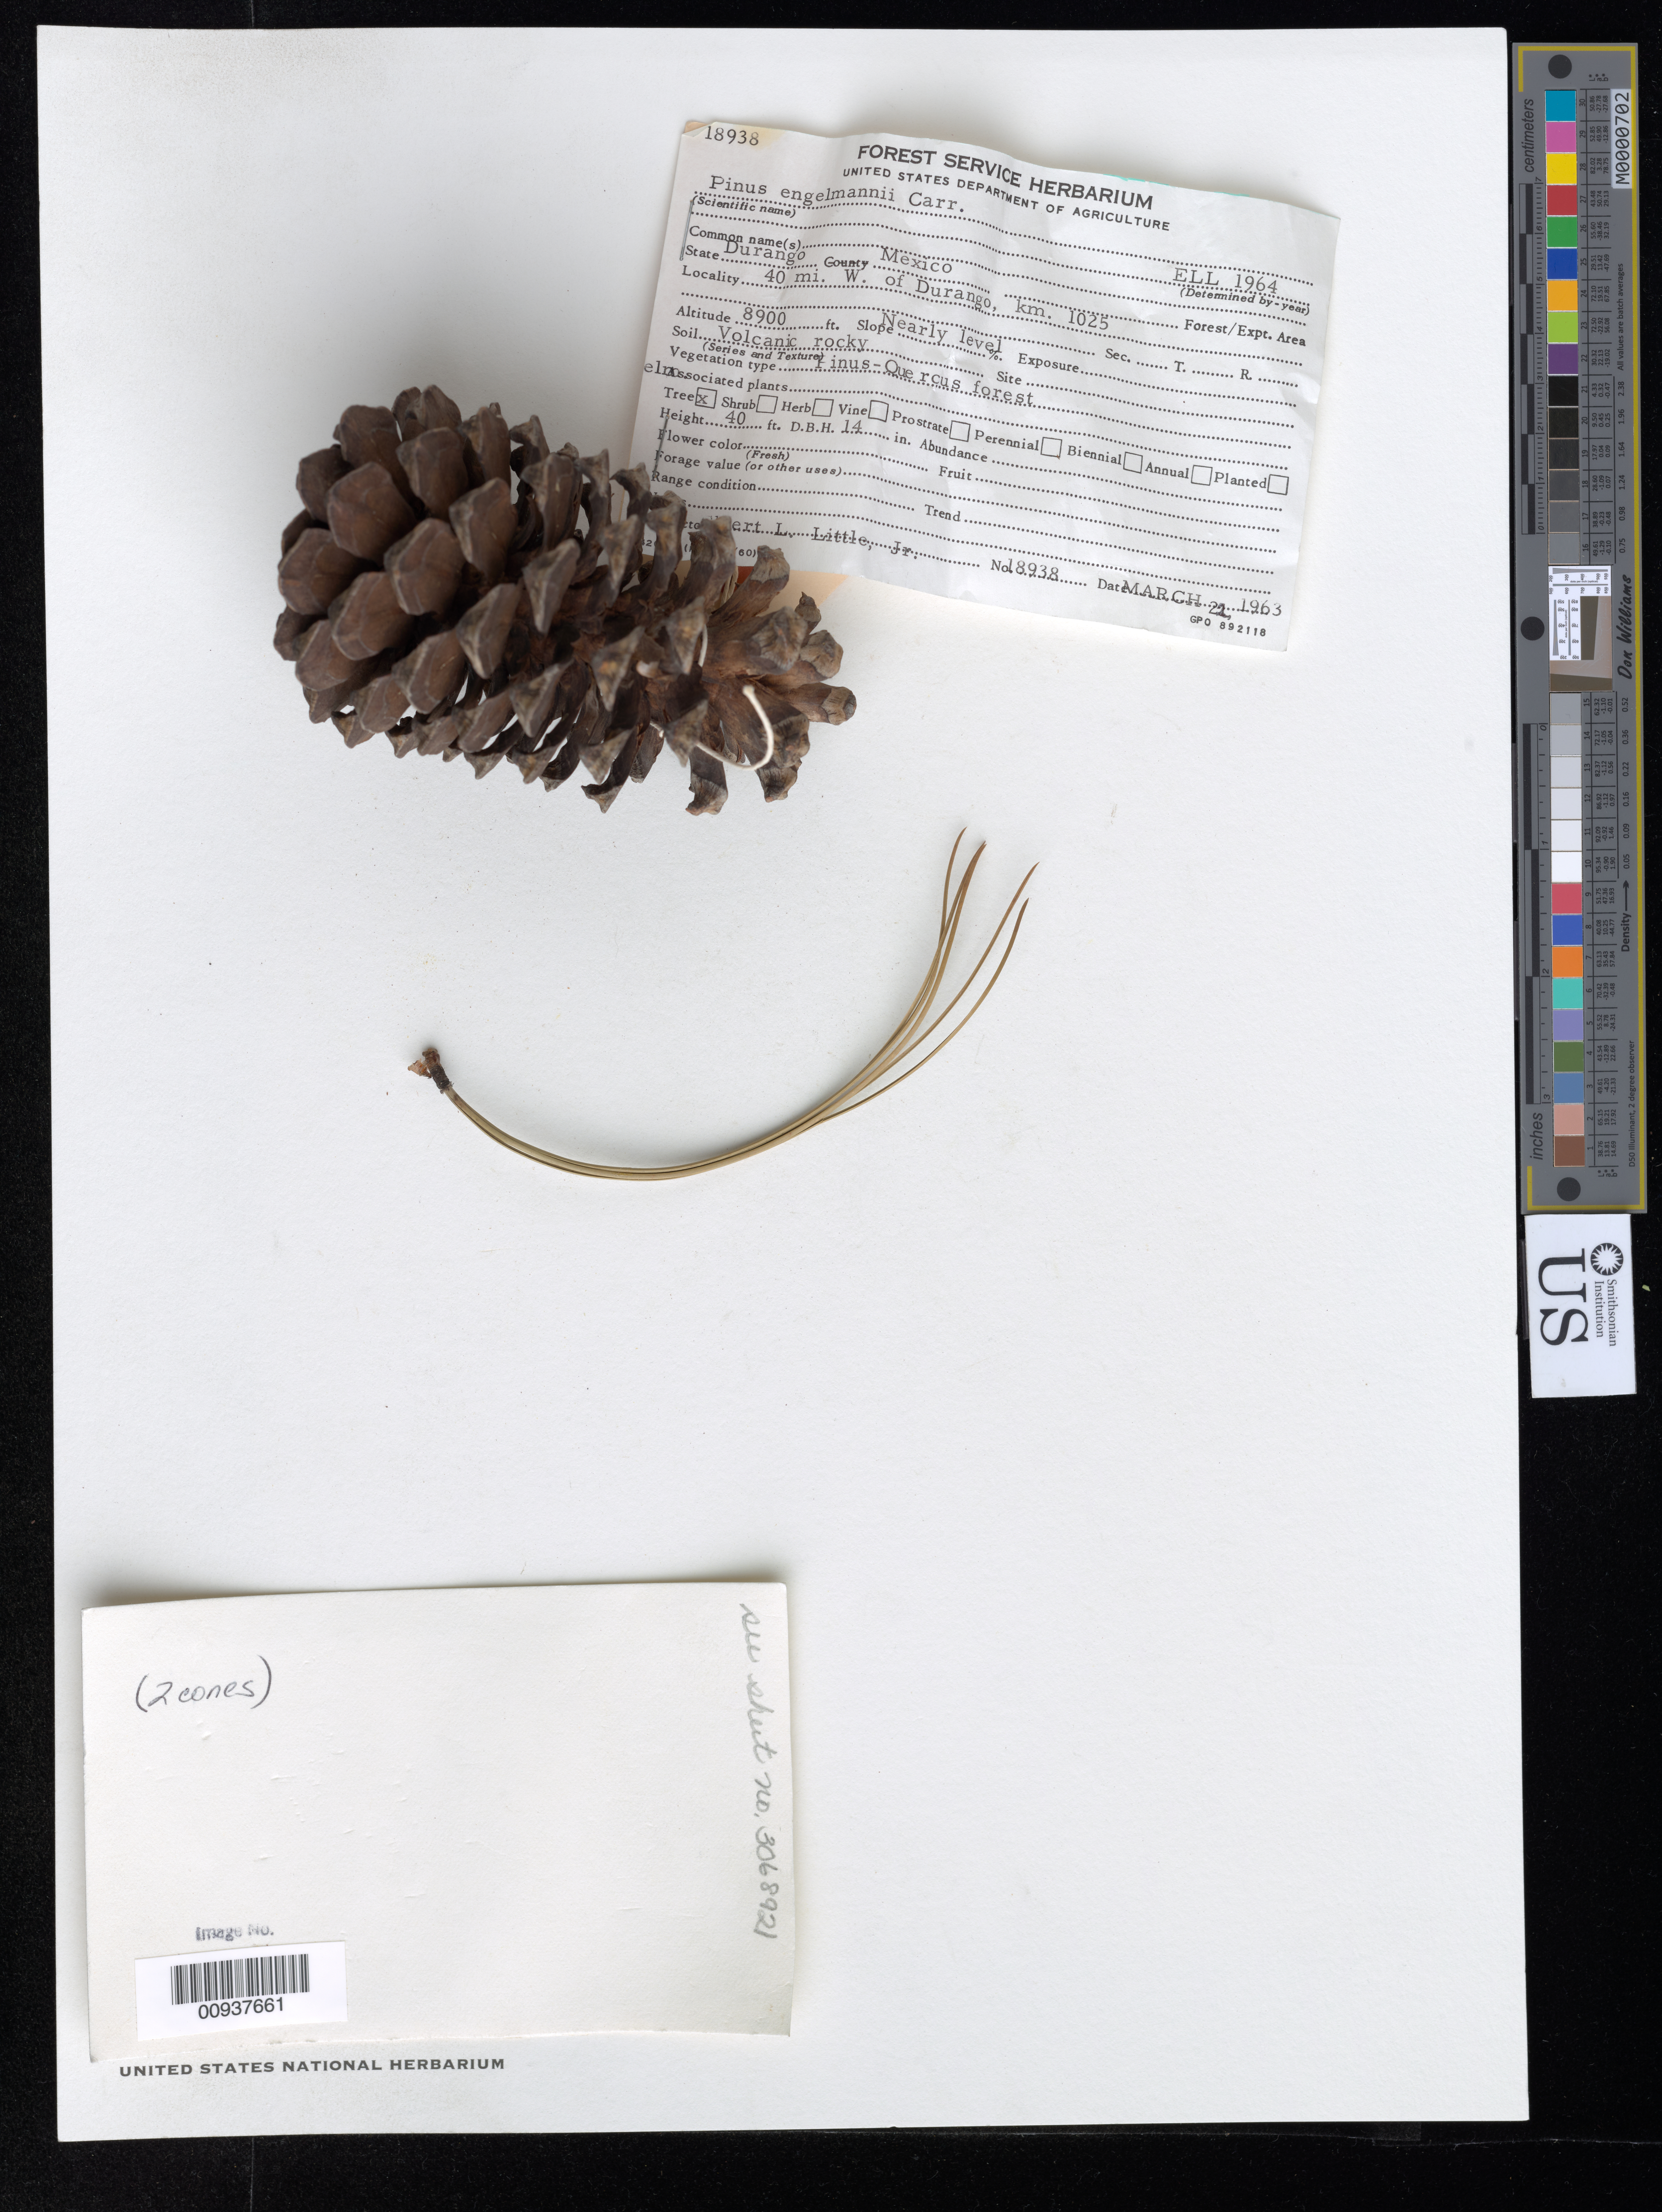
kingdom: Plantae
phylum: Tracheophyta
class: Pinopsida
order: Pinales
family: Pinaceae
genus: Pinus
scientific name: Pinus engelmannii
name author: Carrière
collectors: E. L. Little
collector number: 18938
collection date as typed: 22 Mar 1963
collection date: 1963-03-22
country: Mexico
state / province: Durango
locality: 40 mi. W of Durango, km. 1025.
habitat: Pinus-Quercus forest. Slope nearly level. Soil volcanic rocky.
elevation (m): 2713